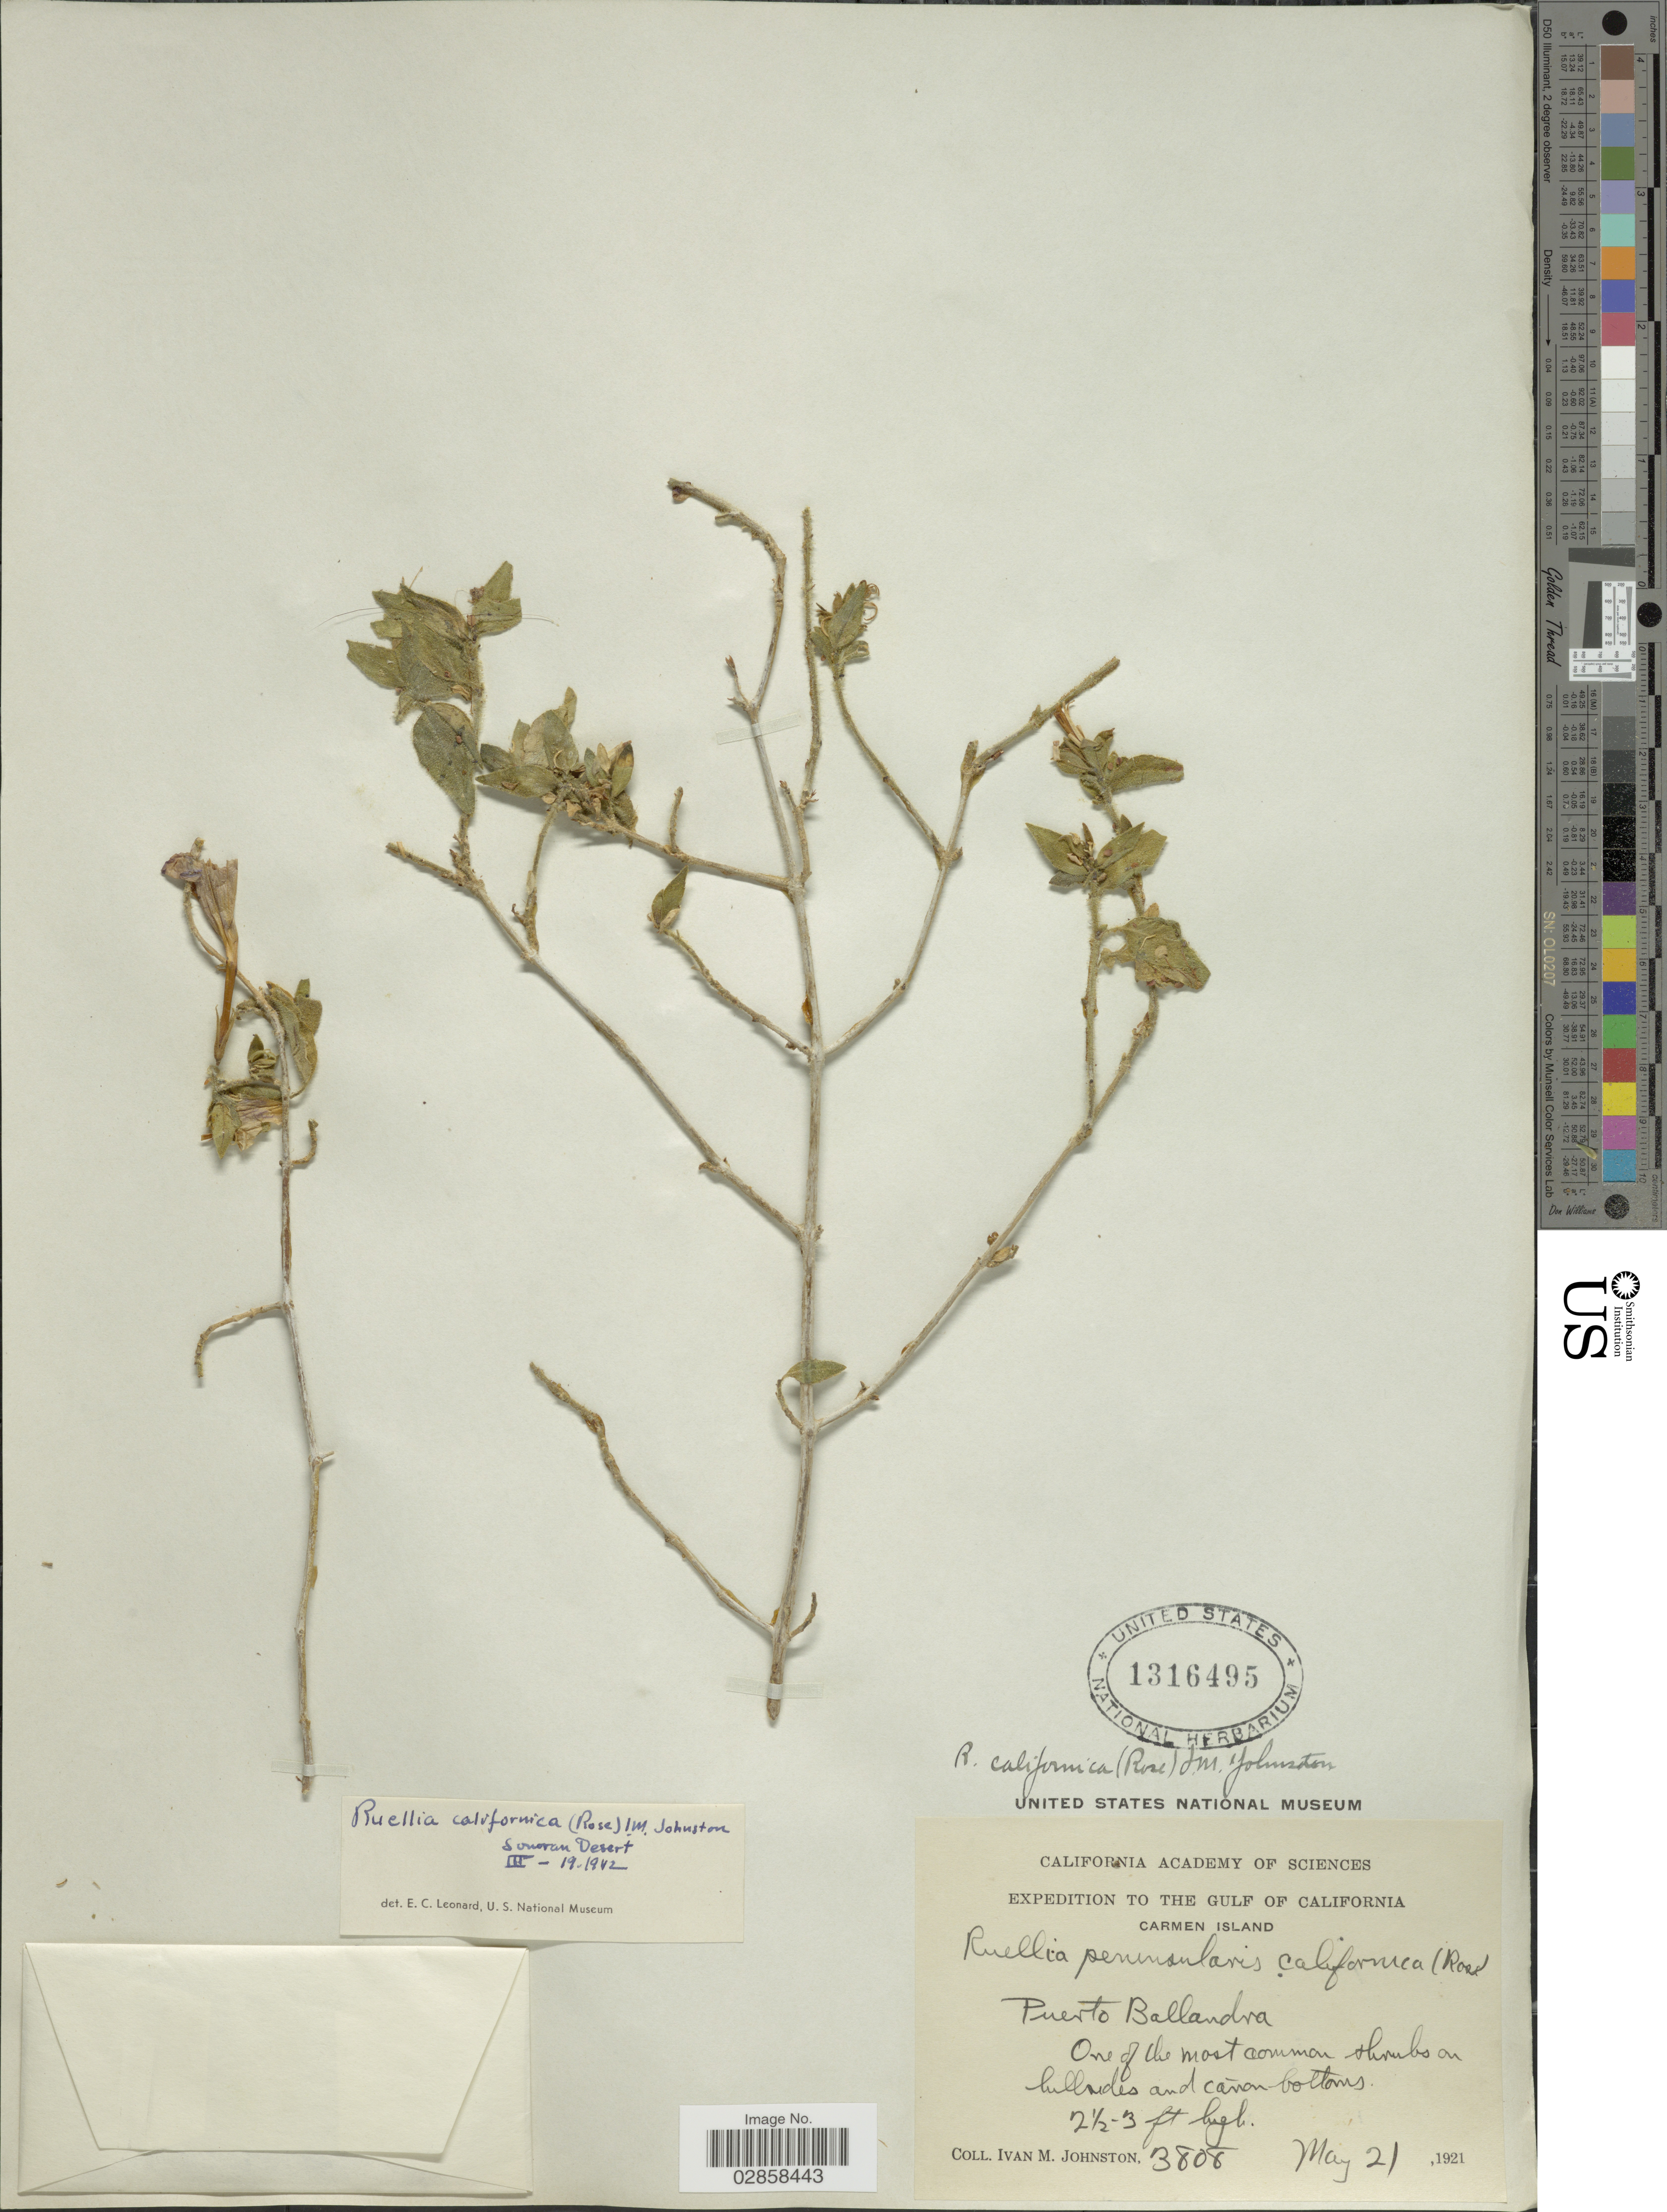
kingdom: Plantae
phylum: Tracheophyta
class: Magnoliopsida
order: Lamiales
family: Acanthaceae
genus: Ruellia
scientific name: Ruellia californica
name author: (Rose) I.M. Johnst.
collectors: I.M. Johnston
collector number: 3808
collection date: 1921-05-21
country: Mexico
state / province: Baja California Sur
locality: The Gulf of California. Carmen Island. Puerto Ballandra.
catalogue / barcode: US 1316495